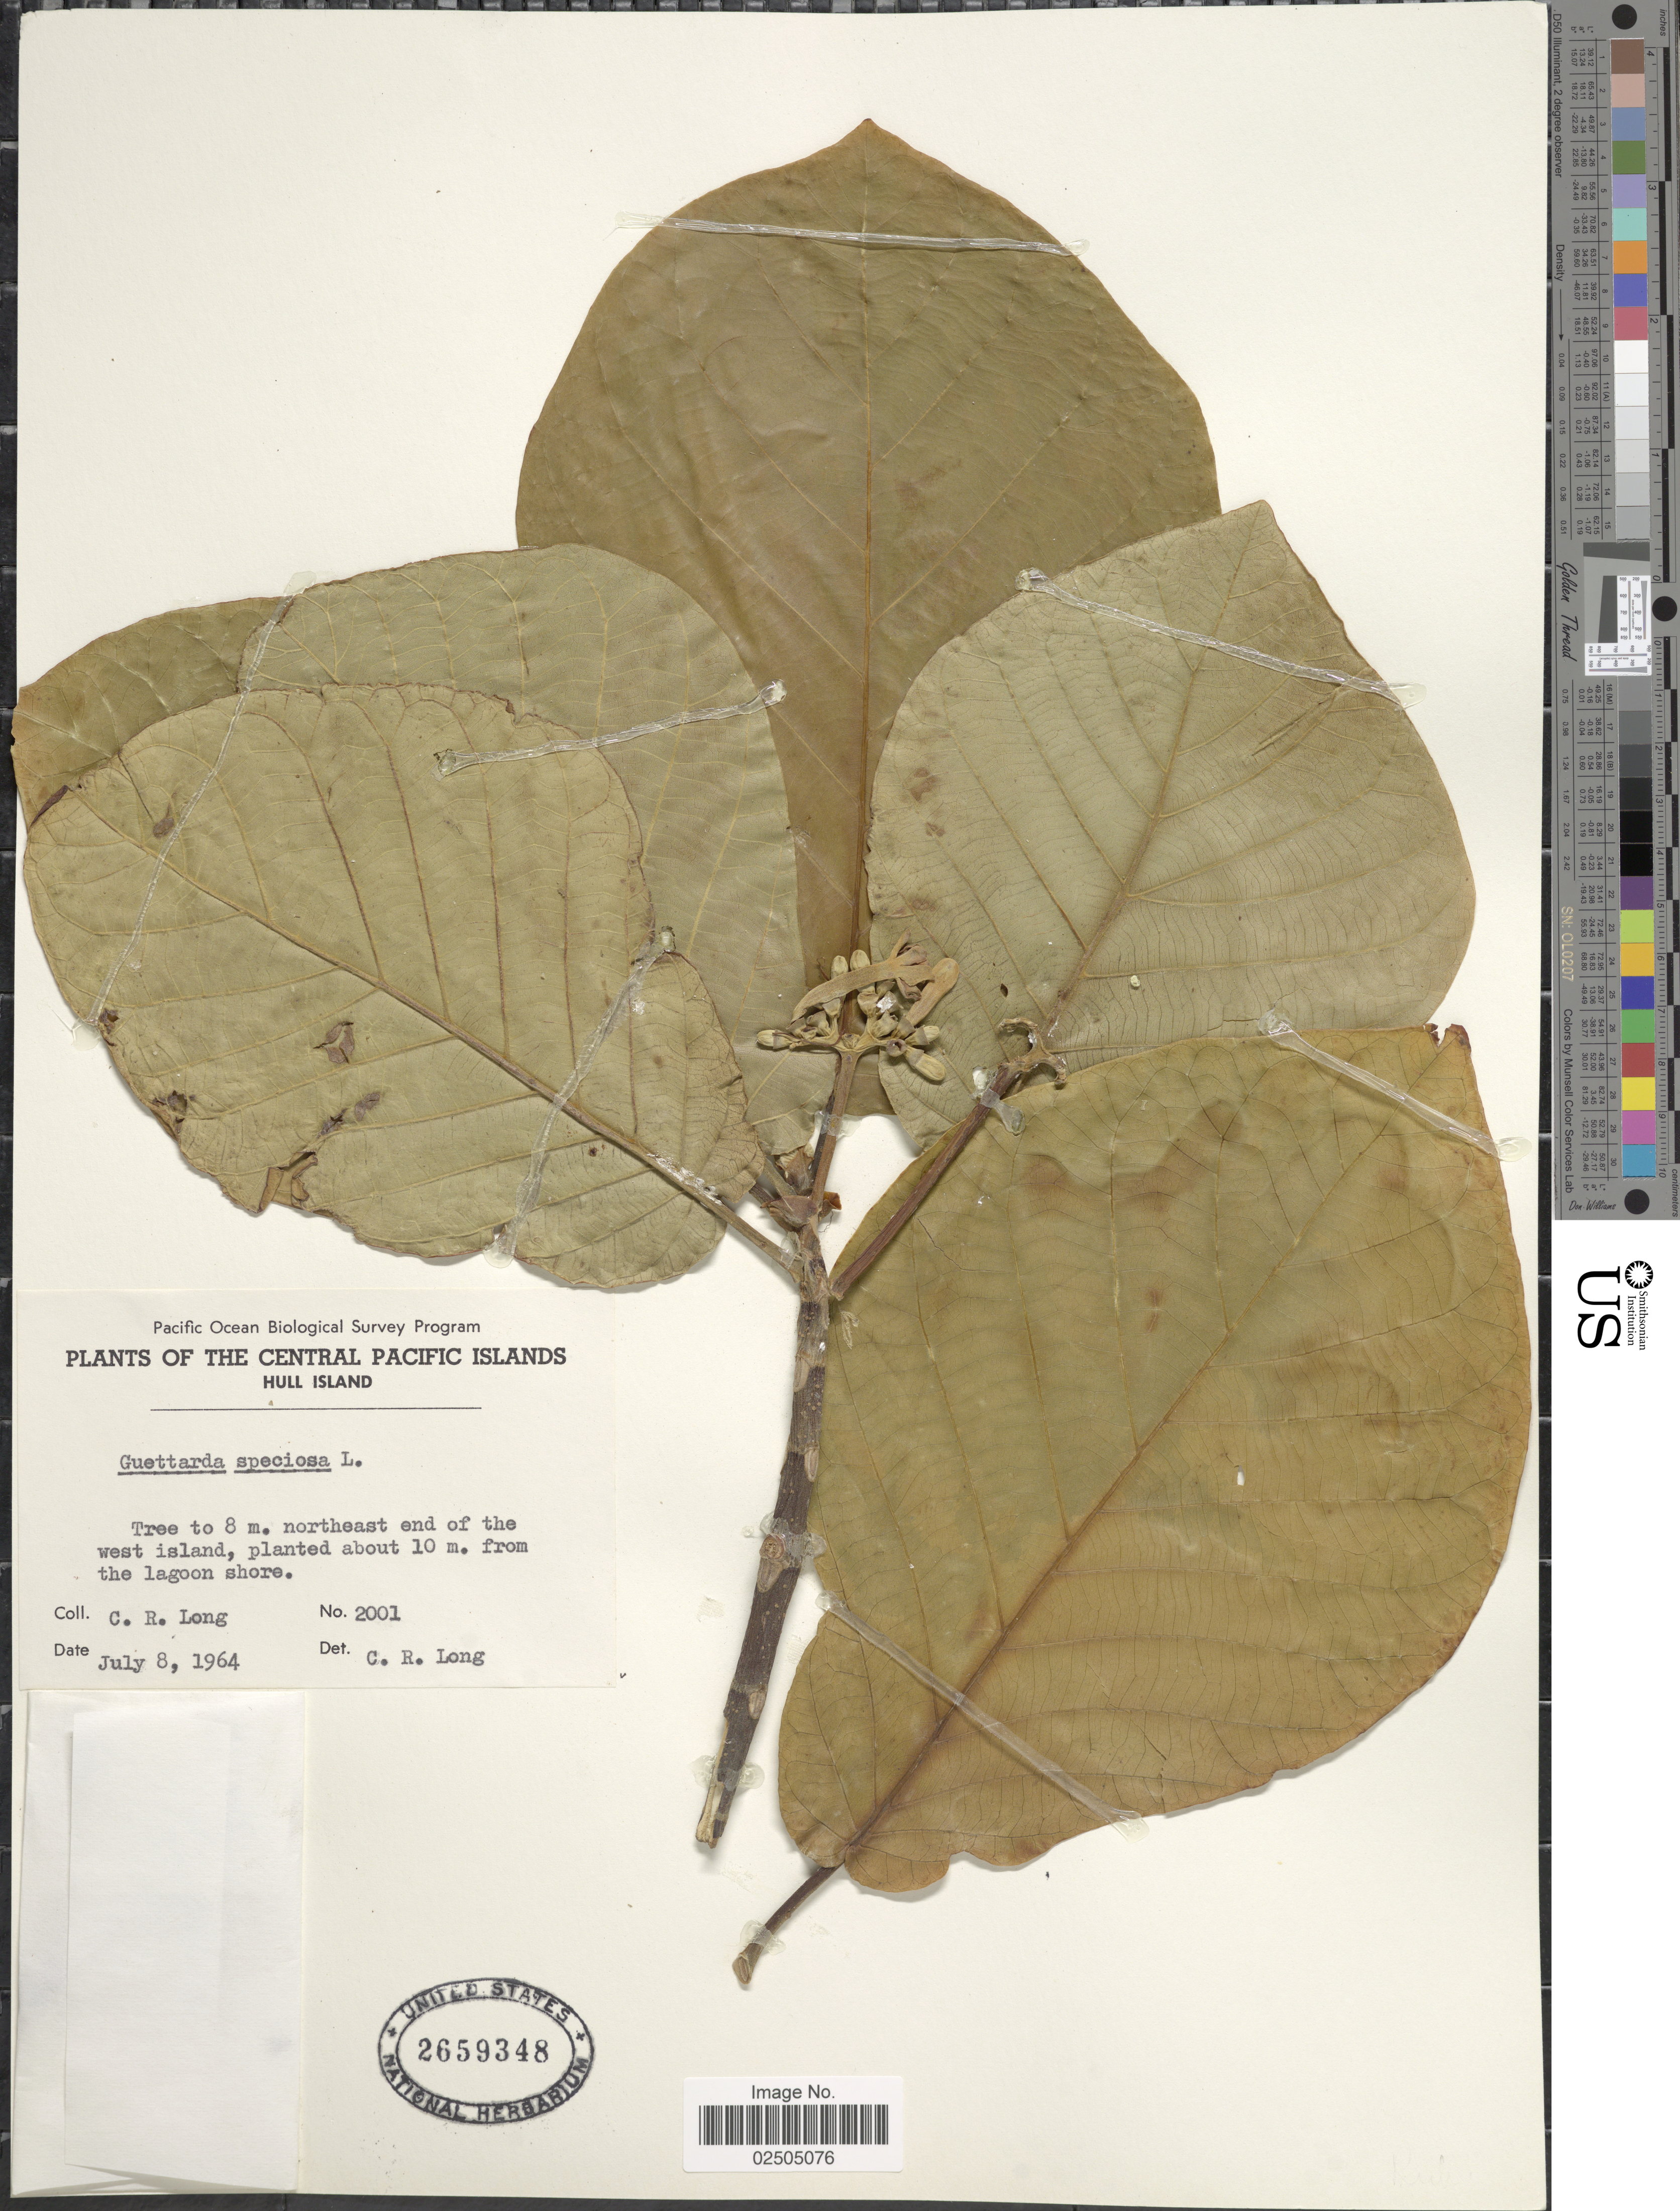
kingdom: Plantae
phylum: Tracheophyta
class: Magnoliopsida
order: Gentianales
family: Rubiaceae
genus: Guettarda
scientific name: Guettarda speciosa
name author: L.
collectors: C. R. Long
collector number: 2001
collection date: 1964-07-08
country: Kiribati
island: Orona [Hull] Atoll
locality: The Central Pacific Islands, Hull Island, from the lagoon shore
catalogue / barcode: US 2659348